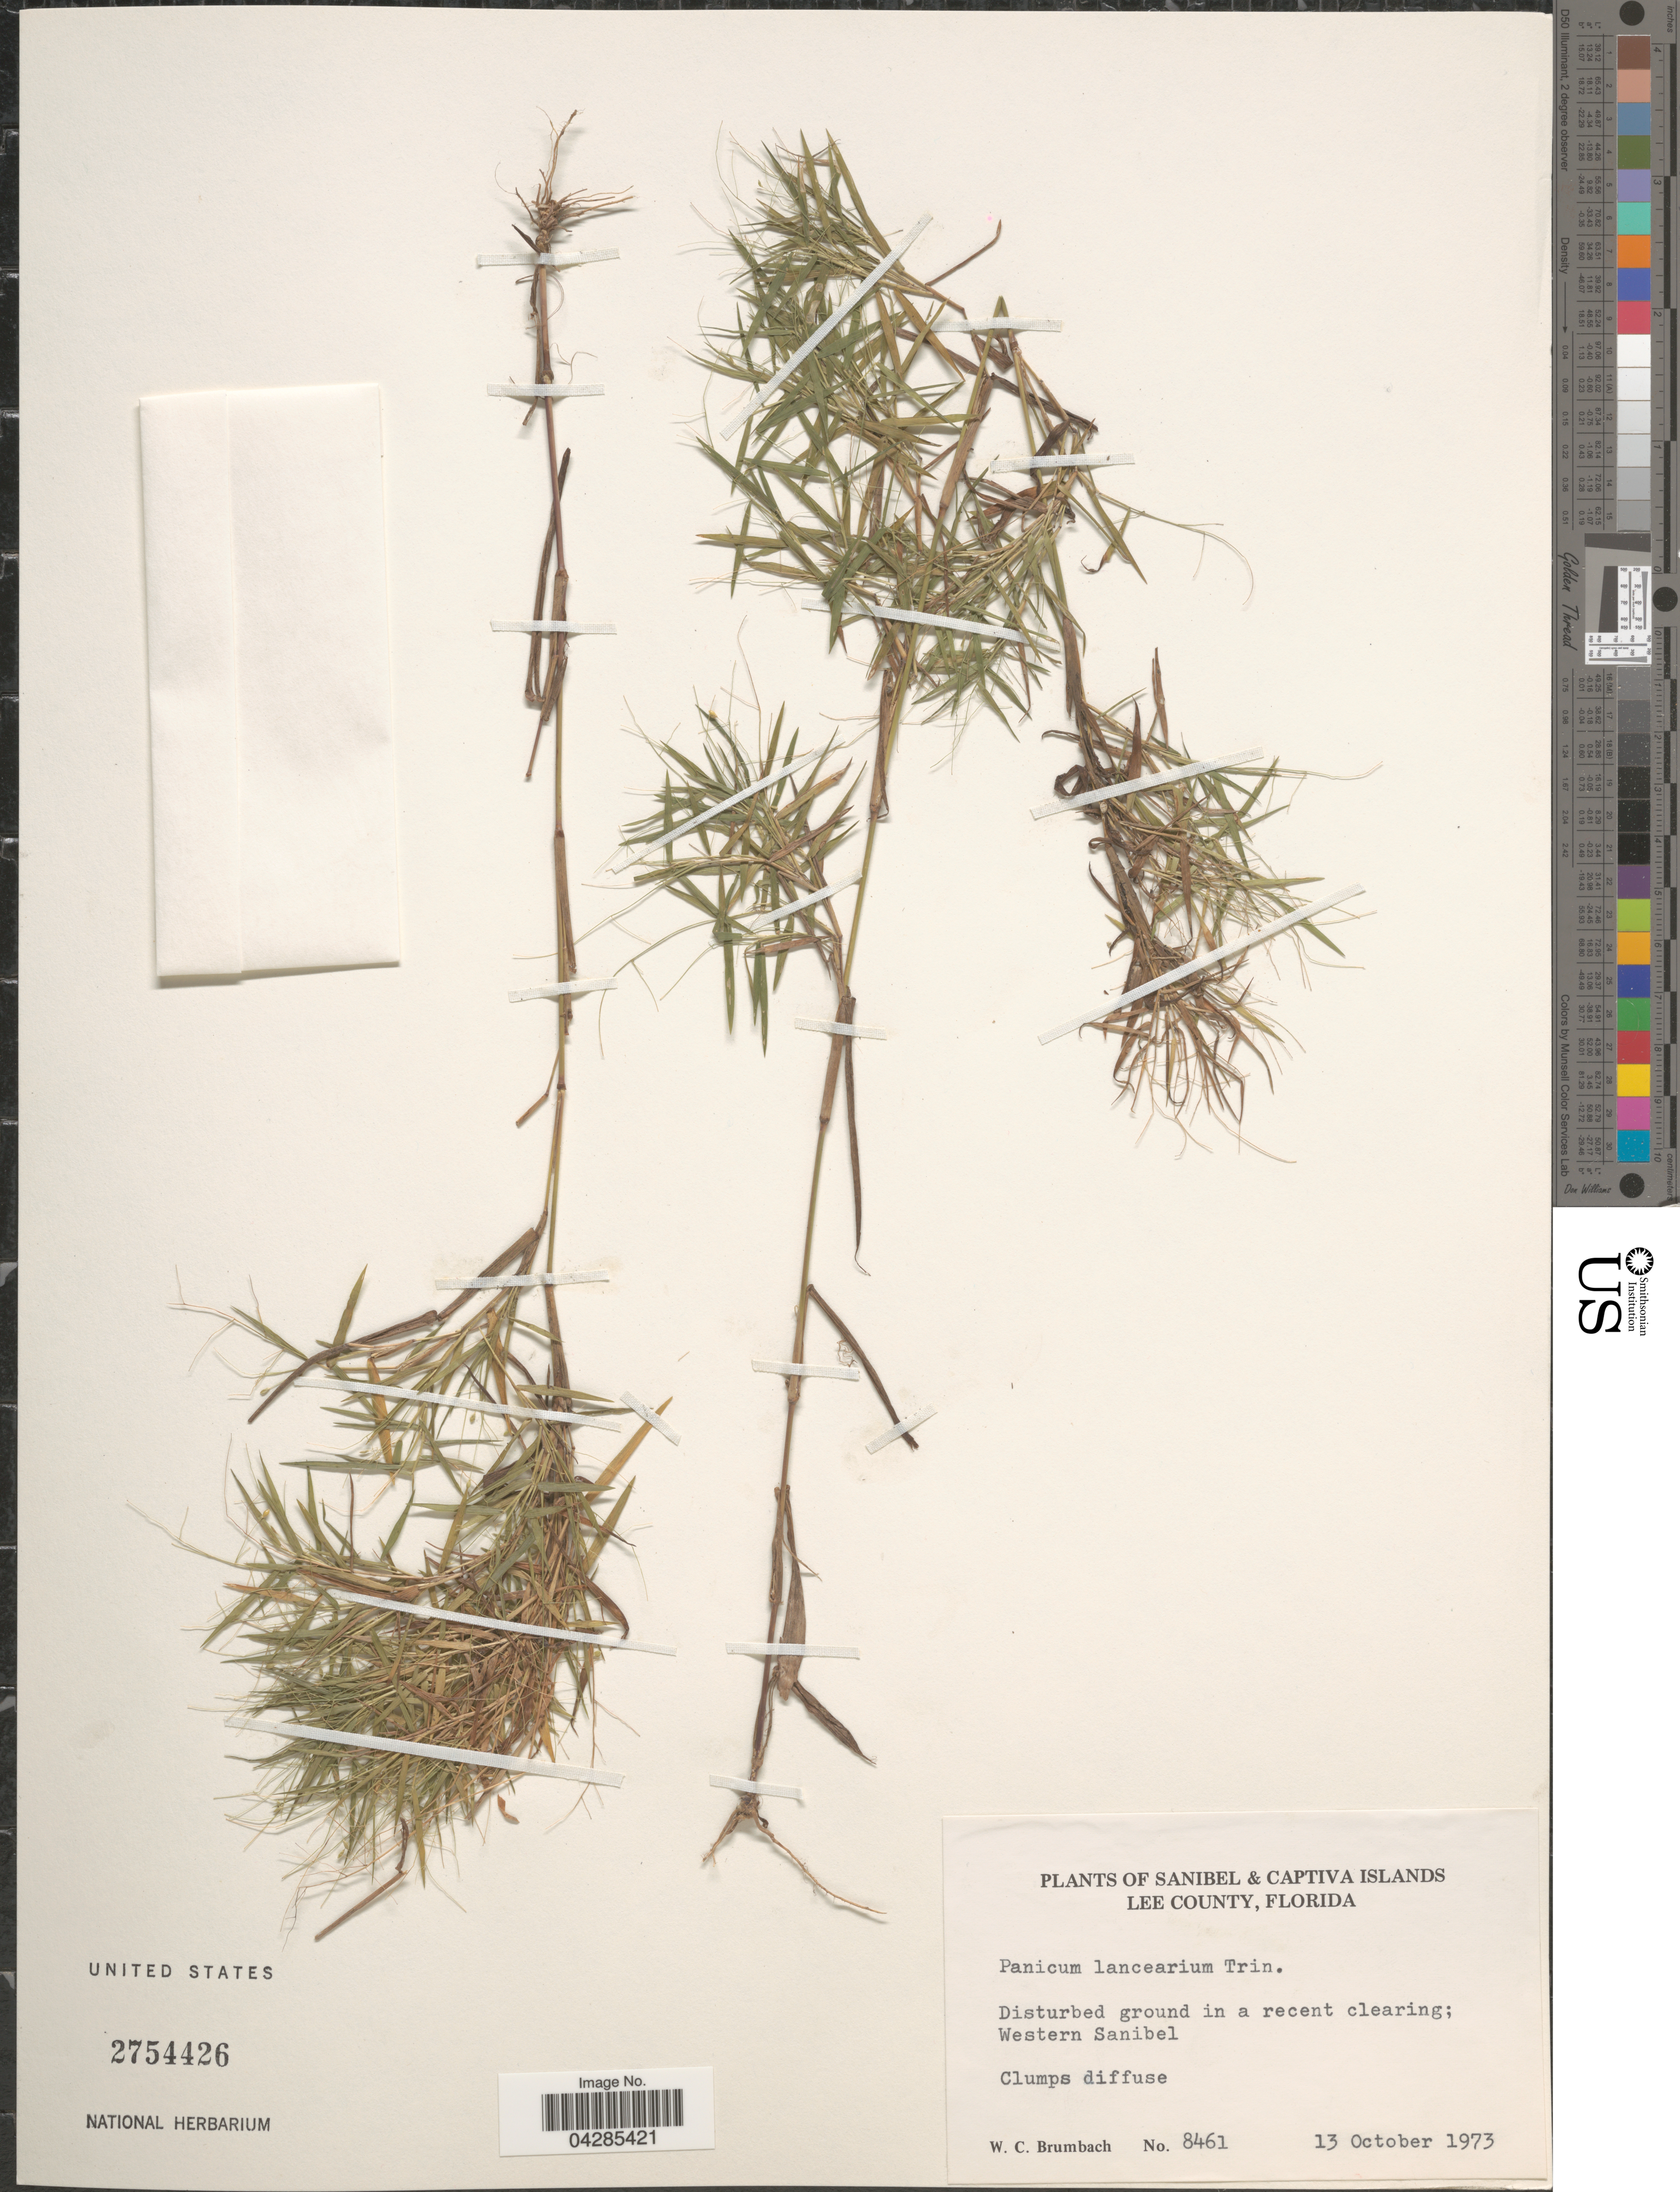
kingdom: Plantae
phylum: Tracheophyta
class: Liliopsida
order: Poales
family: Poaceae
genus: Dichanthelium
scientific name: Dichanthelium portoricense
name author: (Desv. ex Ham.) B.F. Hansen & Wunderlin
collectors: W. C. Brumbach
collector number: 8461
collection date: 1973-10-13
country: United States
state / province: Florida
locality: Sanibel & Captiva Islands, Lee County. Western Sanibel.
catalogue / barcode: US 2754426